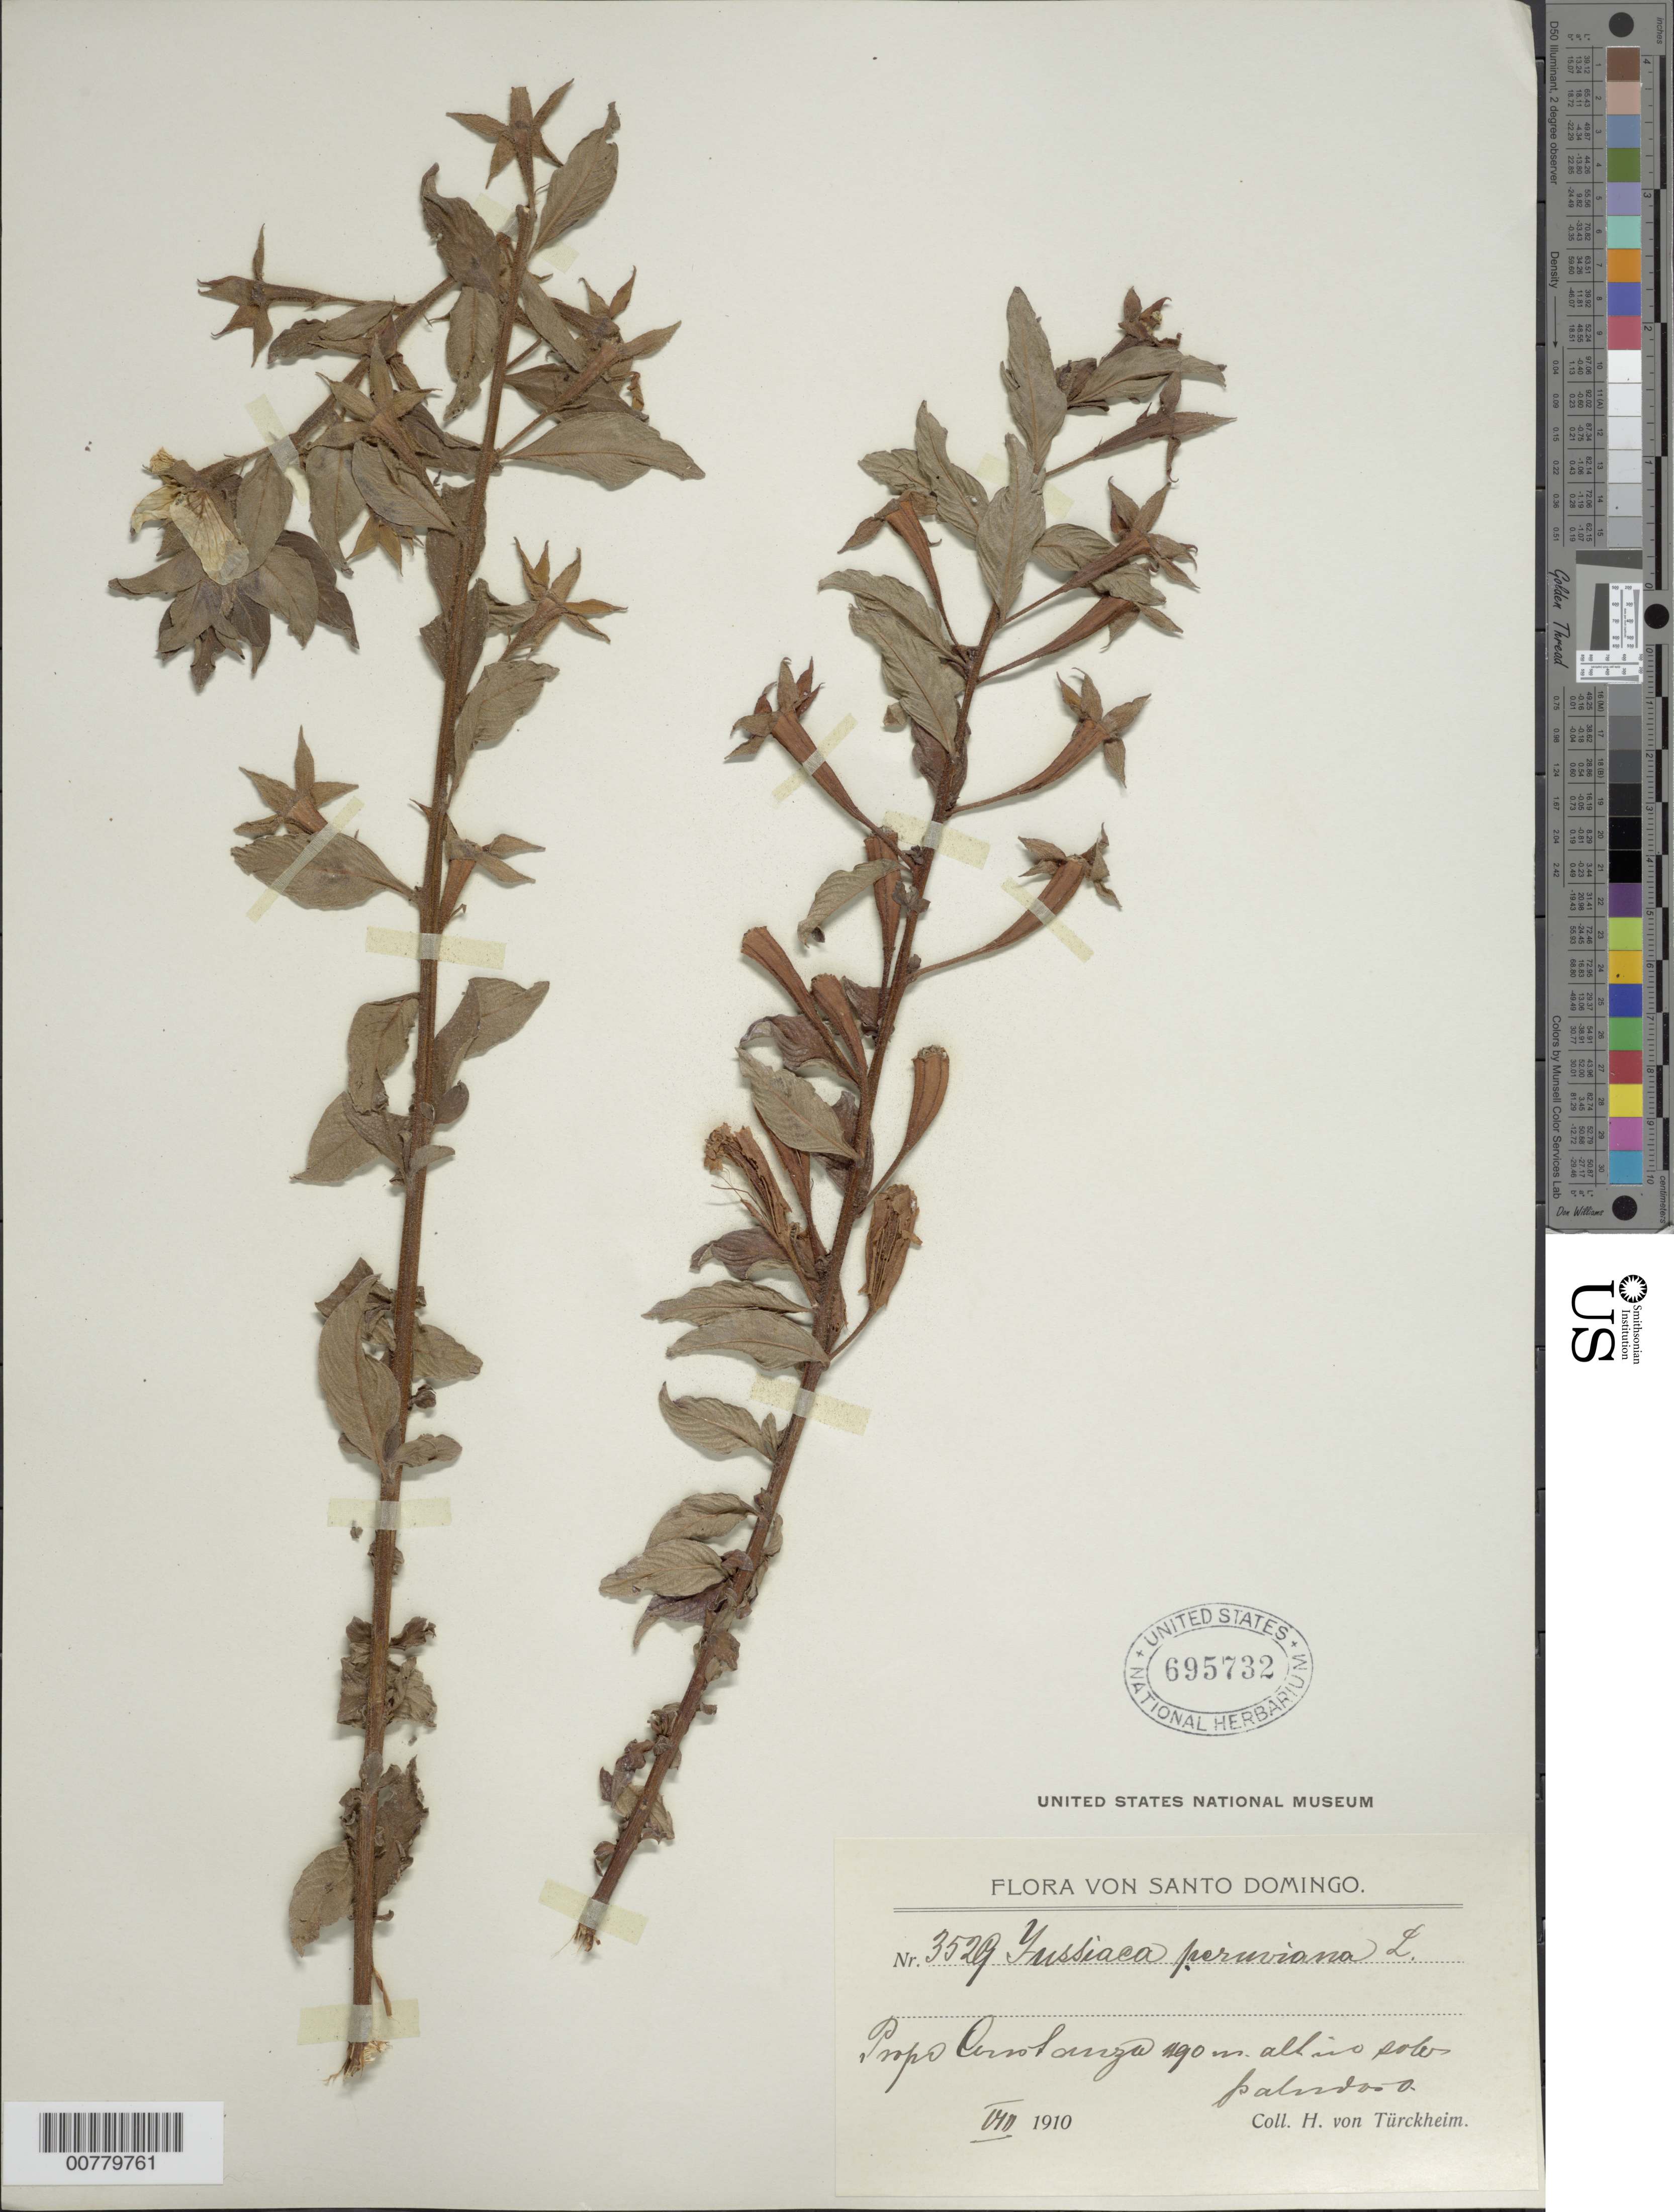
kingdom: Plantae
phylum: Tracheophyta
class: Magnoliopsida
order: Myrtales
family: Onagraceae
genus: Ludwigia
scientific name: Ludwigia peruviana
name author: (L.) H. Hara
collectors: H. von Türckheim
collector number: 3529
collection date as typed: Aug 1910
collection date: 1910-08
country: Dominican Republic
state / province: La Vega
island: Hispaniola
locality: Constanza.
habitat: Solo paludoso.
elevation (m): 1190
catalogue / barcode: US 695732